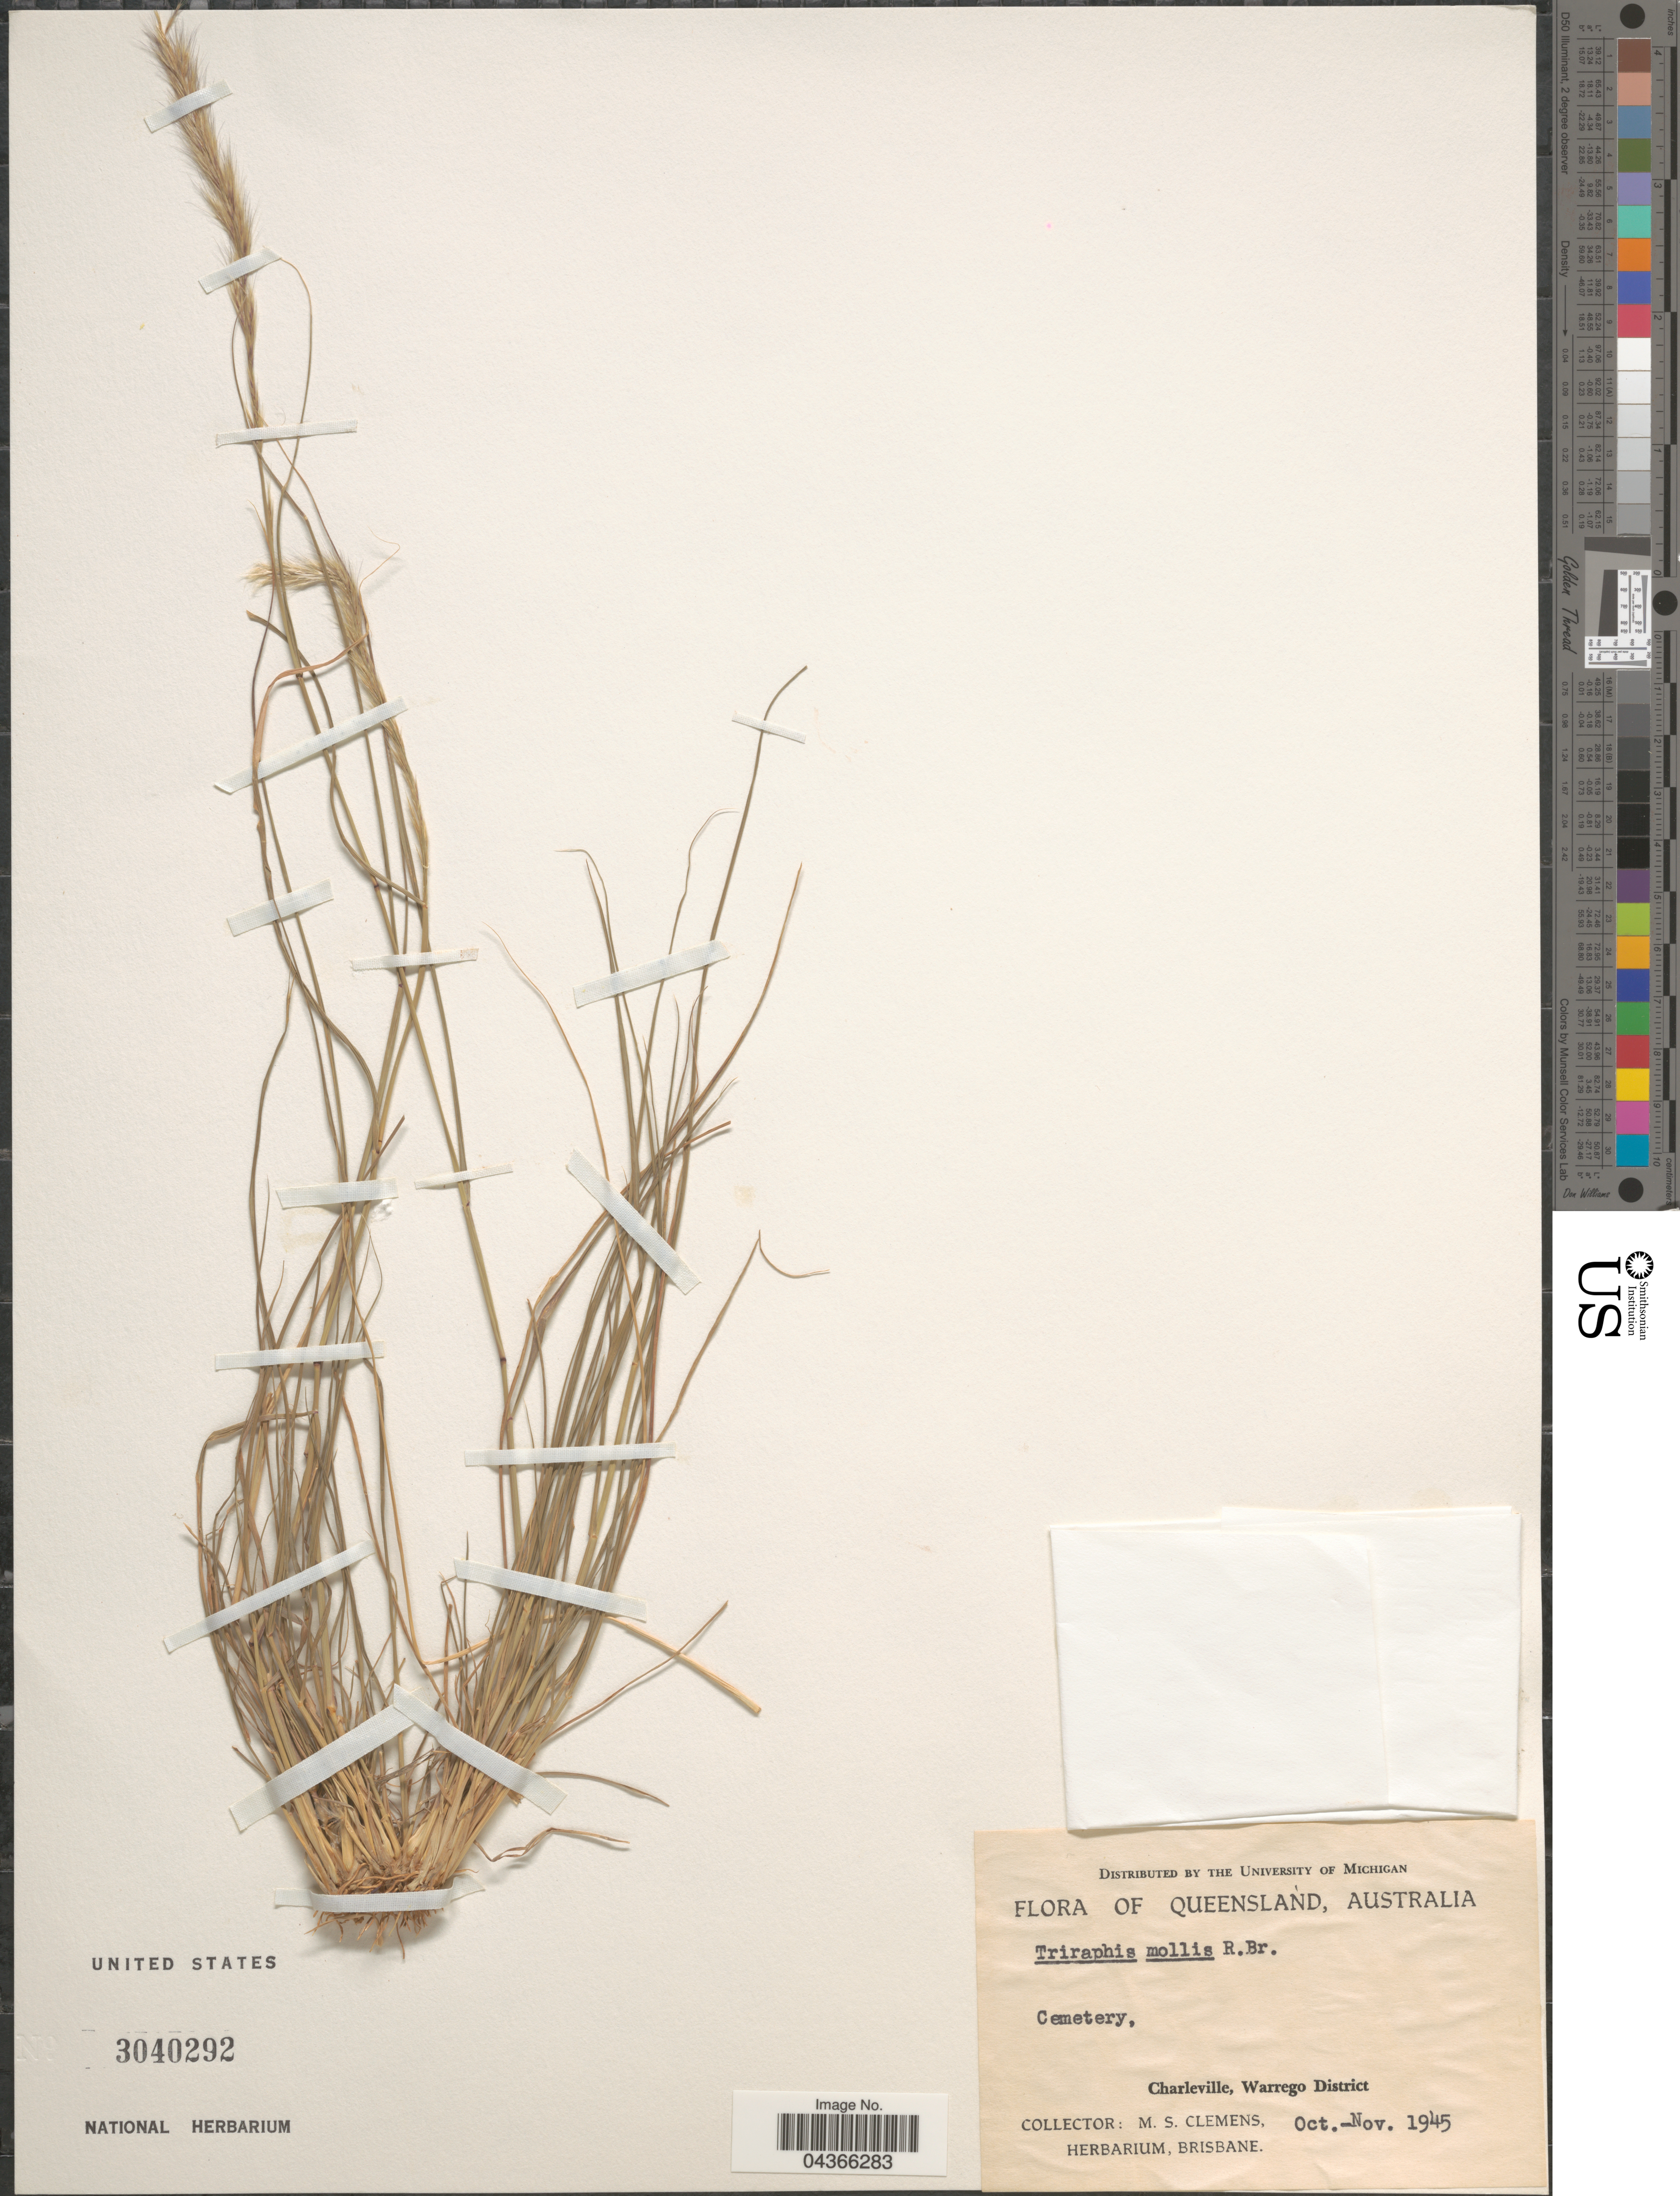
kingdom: Plantae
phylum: Tracheophyta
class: Liliopsida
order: Poales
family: Poaceae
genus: Triraphis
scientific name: Triraphis mollis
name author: R. Br.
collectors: M. S. Clemens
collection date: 1945-10/1945-11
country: Australia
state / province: Queensland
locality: Cemetery, Charleville, Warrego District.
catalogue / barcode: US 3040292